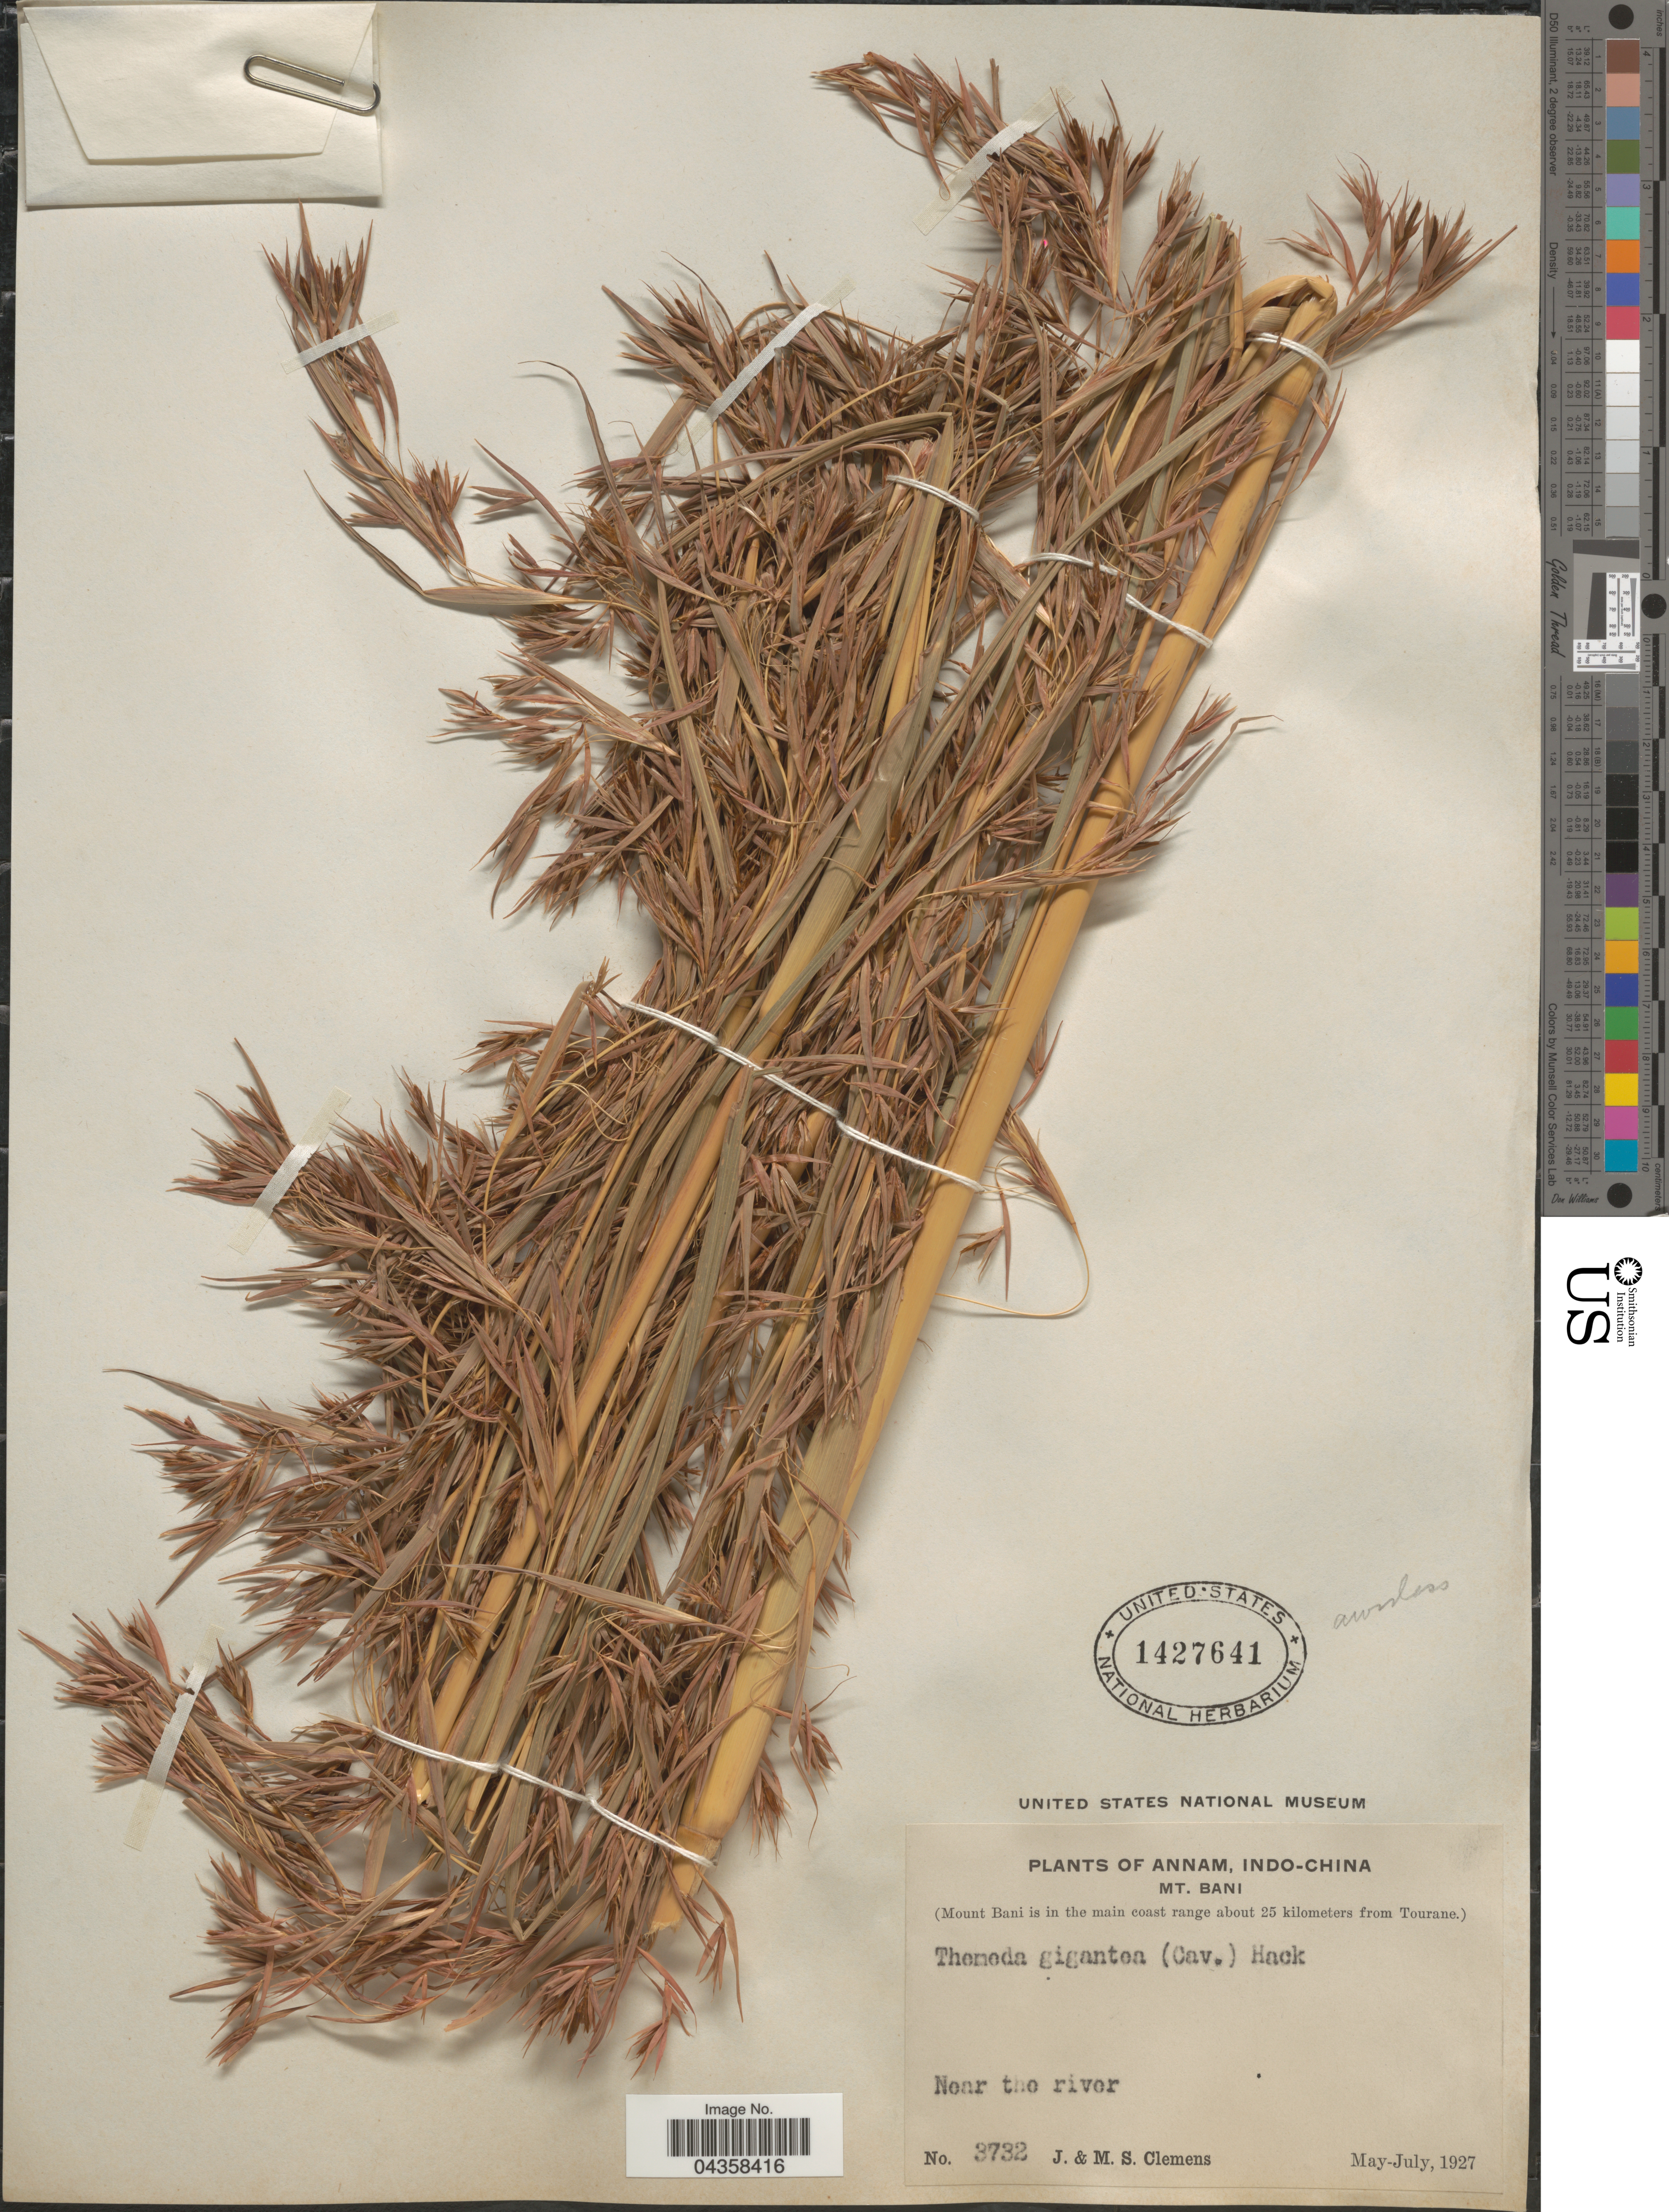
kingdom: Plantae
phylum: Tracheophyta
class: Liliopsida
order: Poales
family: Poaceae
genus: Themeda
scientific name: Themeda villosa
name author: (Lam.) A. Camus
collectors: J. Clemens & M. S. Clemens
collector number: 3732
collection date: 1927-05/1927-07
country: Vietnam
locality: Annam, Indo-China. Mt. Bani. (Mount Bani is in the main coast range about 25 kilometers from Tourane.). Near the river.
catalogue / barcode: US 1427641